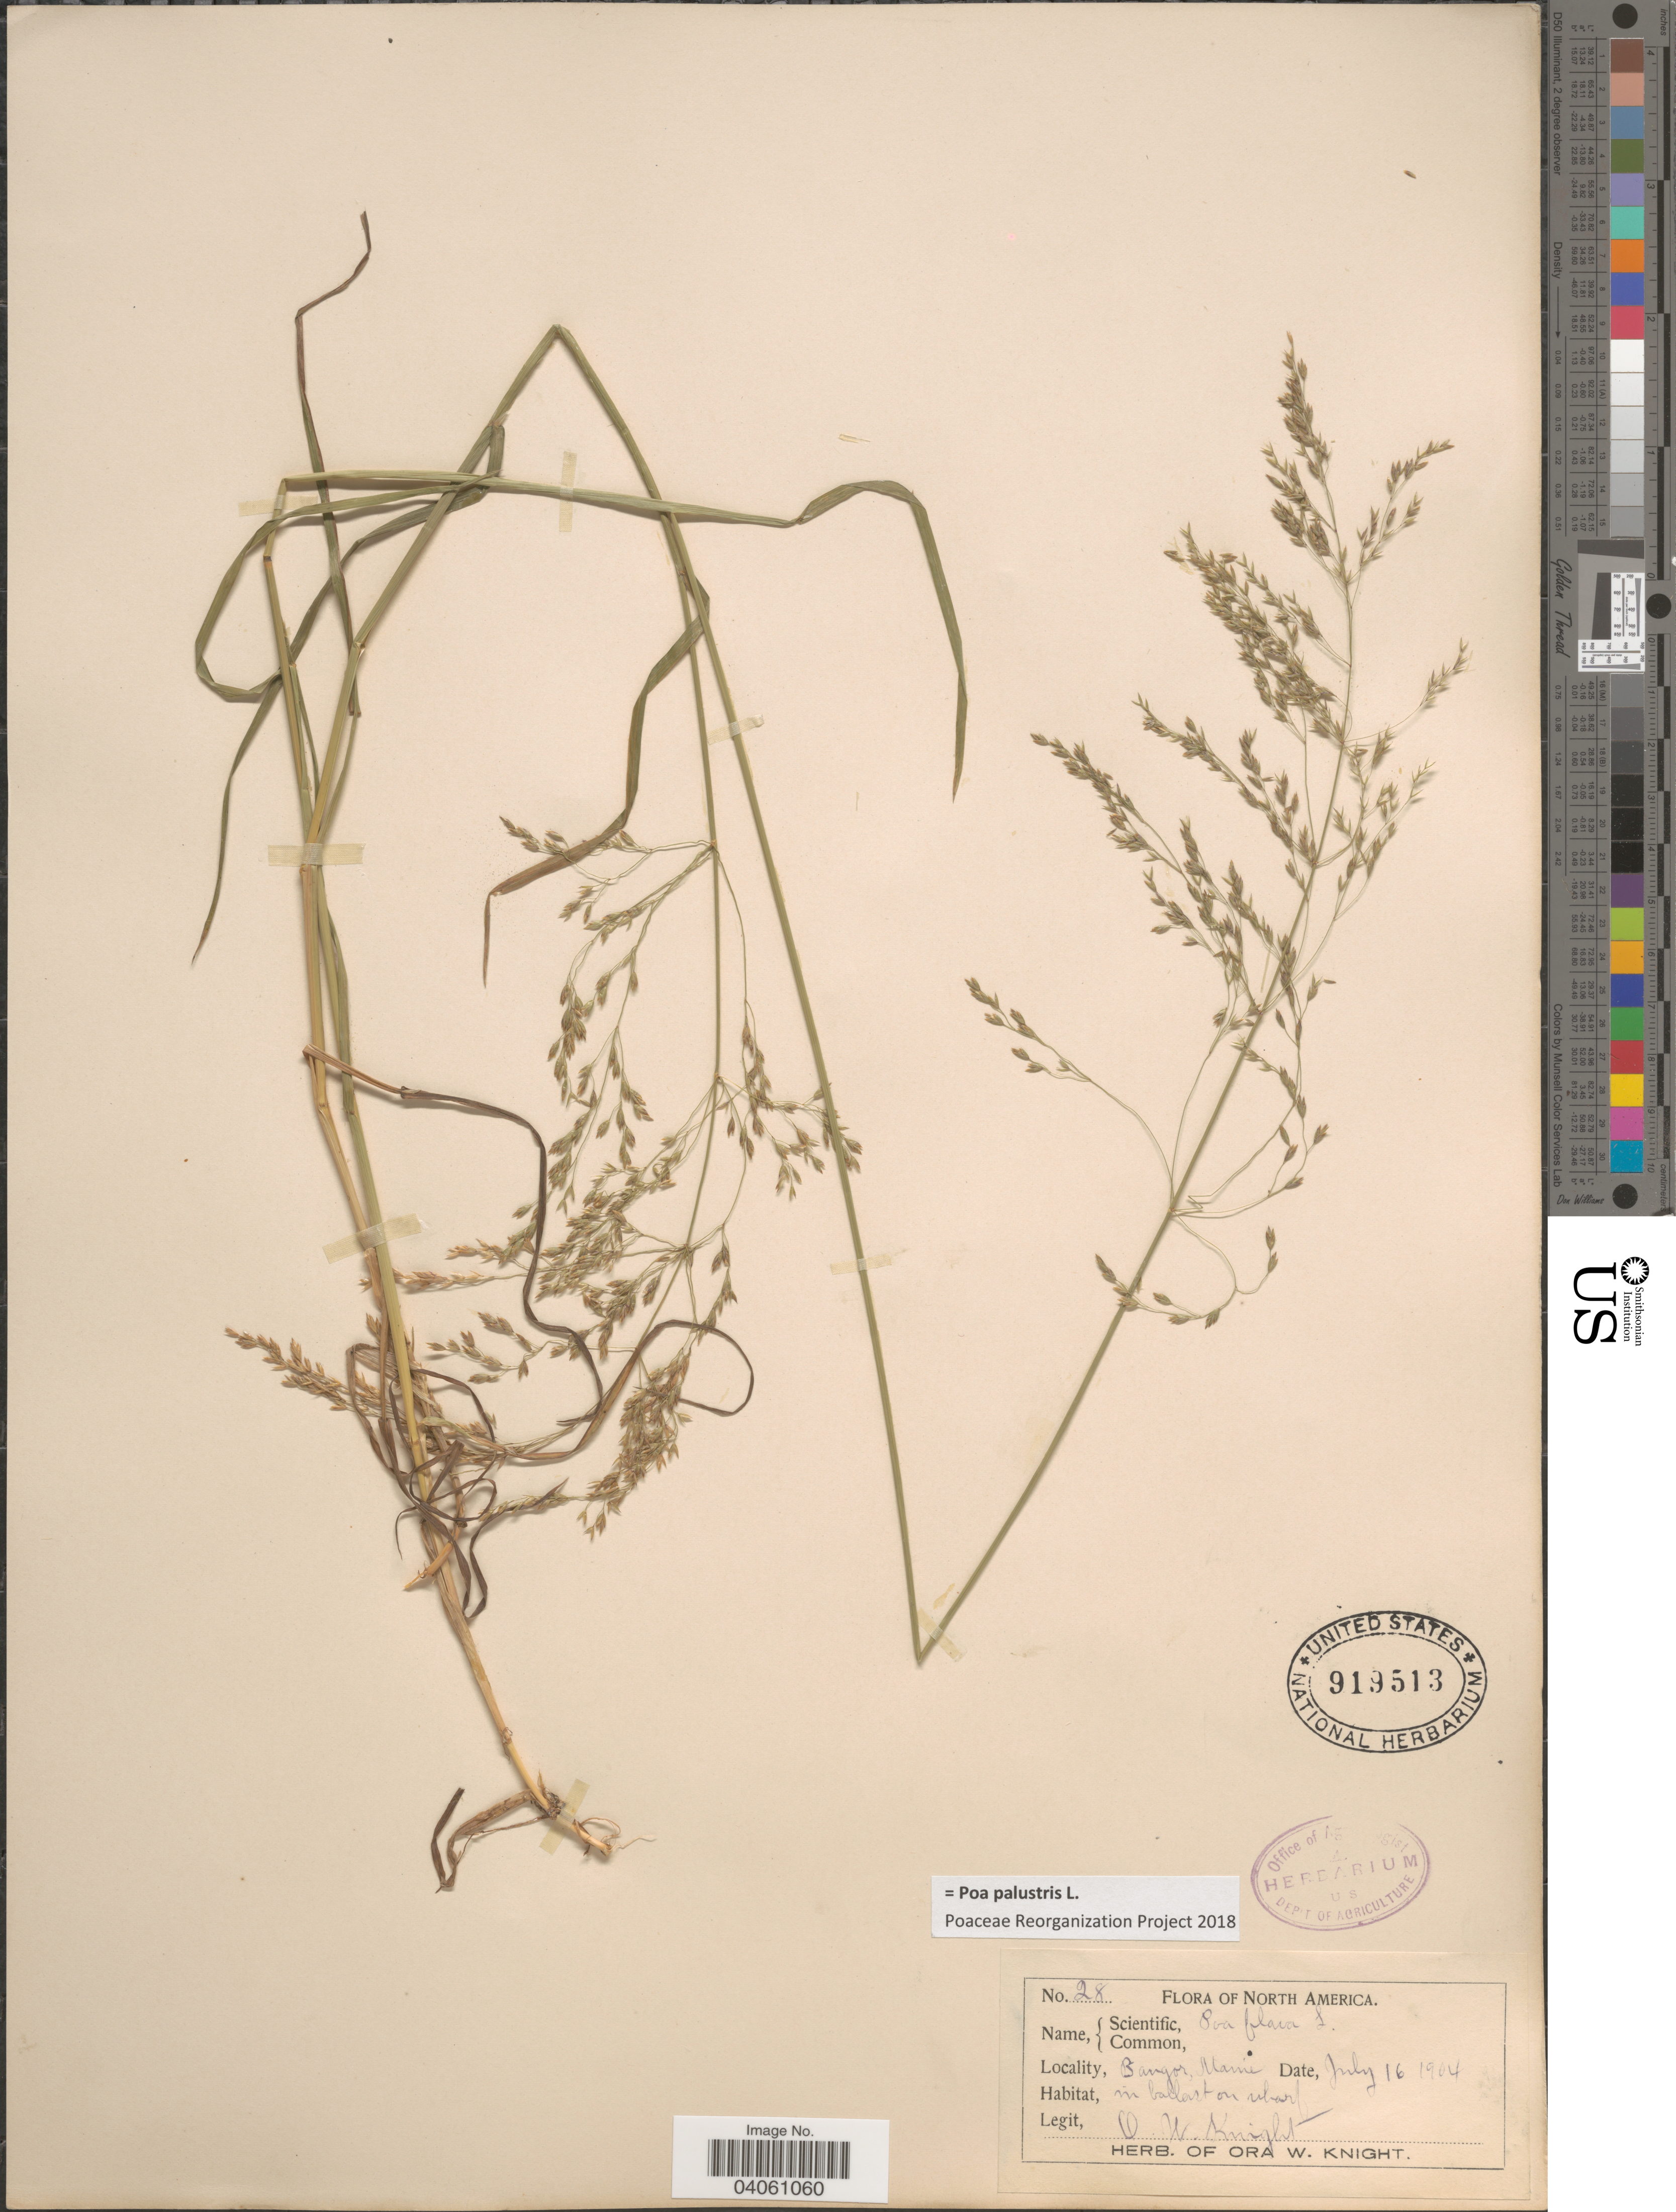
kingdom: Plantae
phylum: Tracheophyta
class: Liliopsida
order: Poales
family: Poaceae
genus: Poa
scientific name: Poa palustris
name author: L.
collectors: O. Knight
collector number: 28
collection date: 1904-07-16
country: United States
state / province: Maine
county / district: Penobscot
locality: Bangor.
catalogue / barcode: US 919513